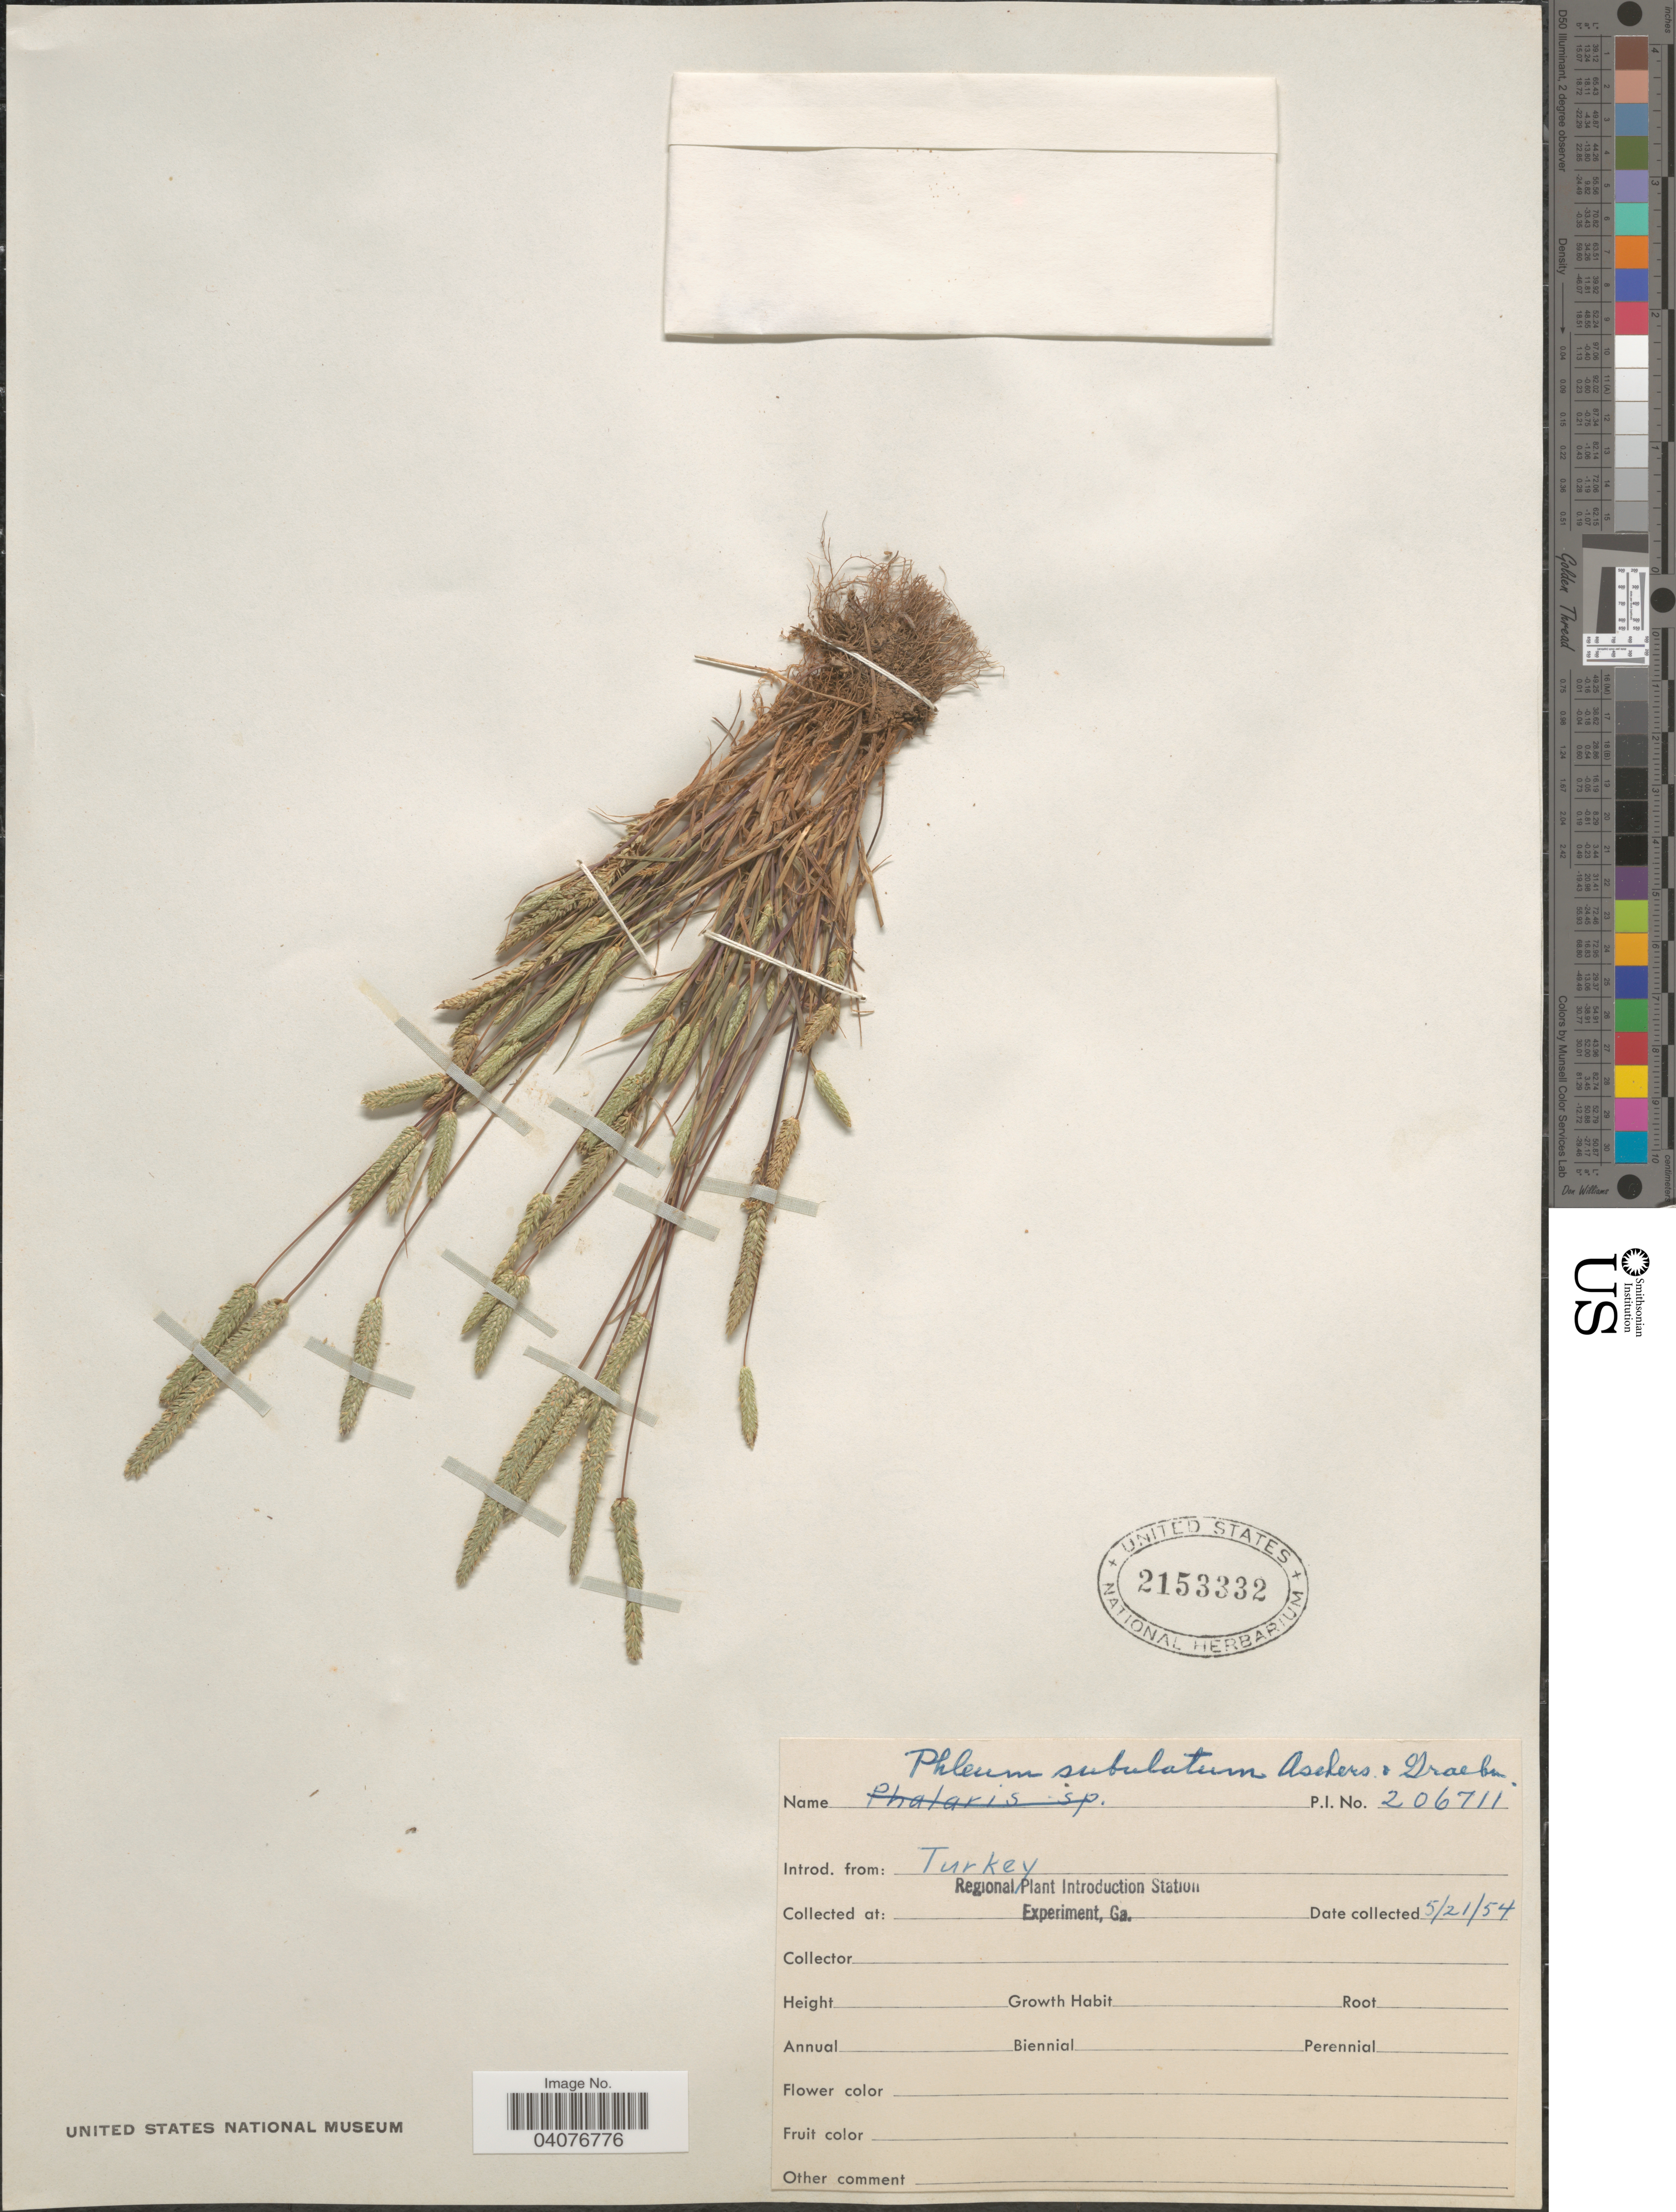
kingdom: Plantae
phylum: Tracheophyta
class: Liliopsida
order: Poales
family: Poaceae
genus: Phleum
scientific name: Phleum subulatum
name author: (Savi) Asch. & Graeb.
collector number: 206711?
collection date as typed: Transcribed d/m/y: 21/5/54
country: United States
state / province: Georgia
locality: Regional Plant Introduction Station Experiment.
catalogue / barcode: US 2153332